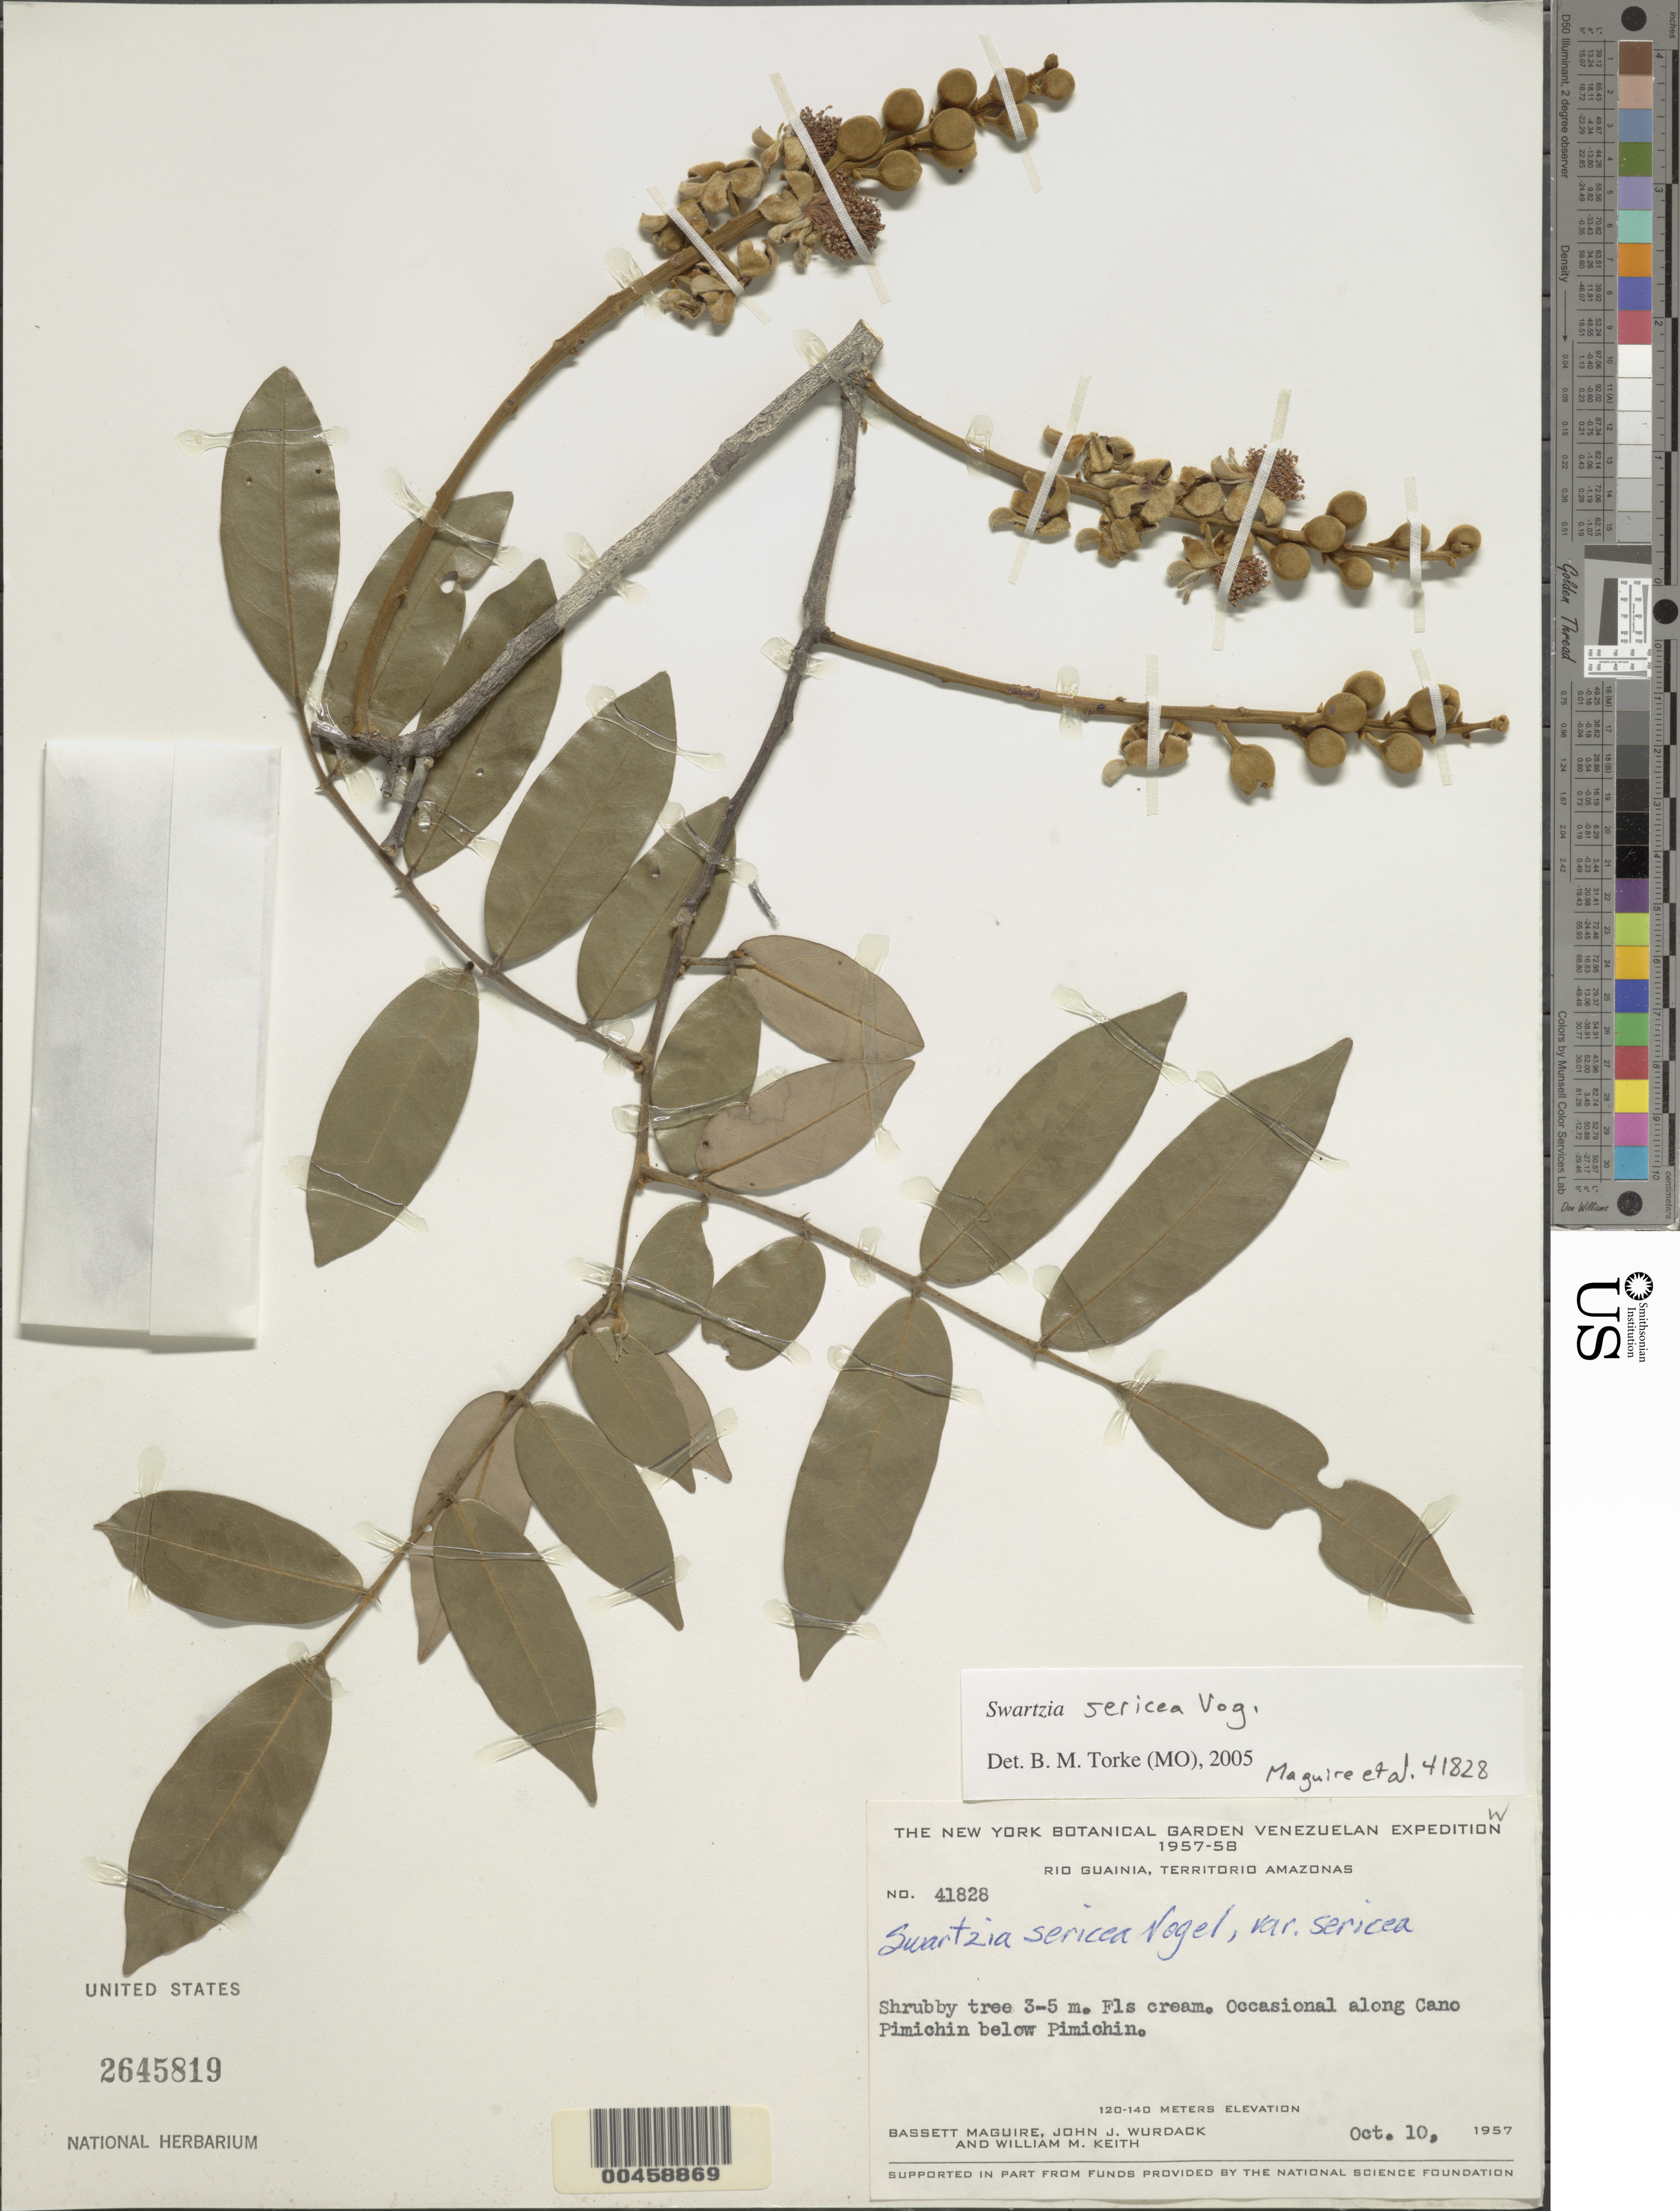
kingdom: Plantae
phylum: Tracheophyta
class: Magnoliopsida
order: Fabales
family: Fabaceae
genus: Swartzia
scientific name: Swartzia sericea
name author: Vogel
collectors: B. Maguire, J. J. Wurdack & W. Keith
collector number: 41828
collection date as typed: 10 Oct 1957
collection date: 1957-10-10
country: Venezuela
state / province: Amazonas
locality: Pimichin, below; along cano pimichin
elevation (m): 120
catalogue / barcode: US 2645819